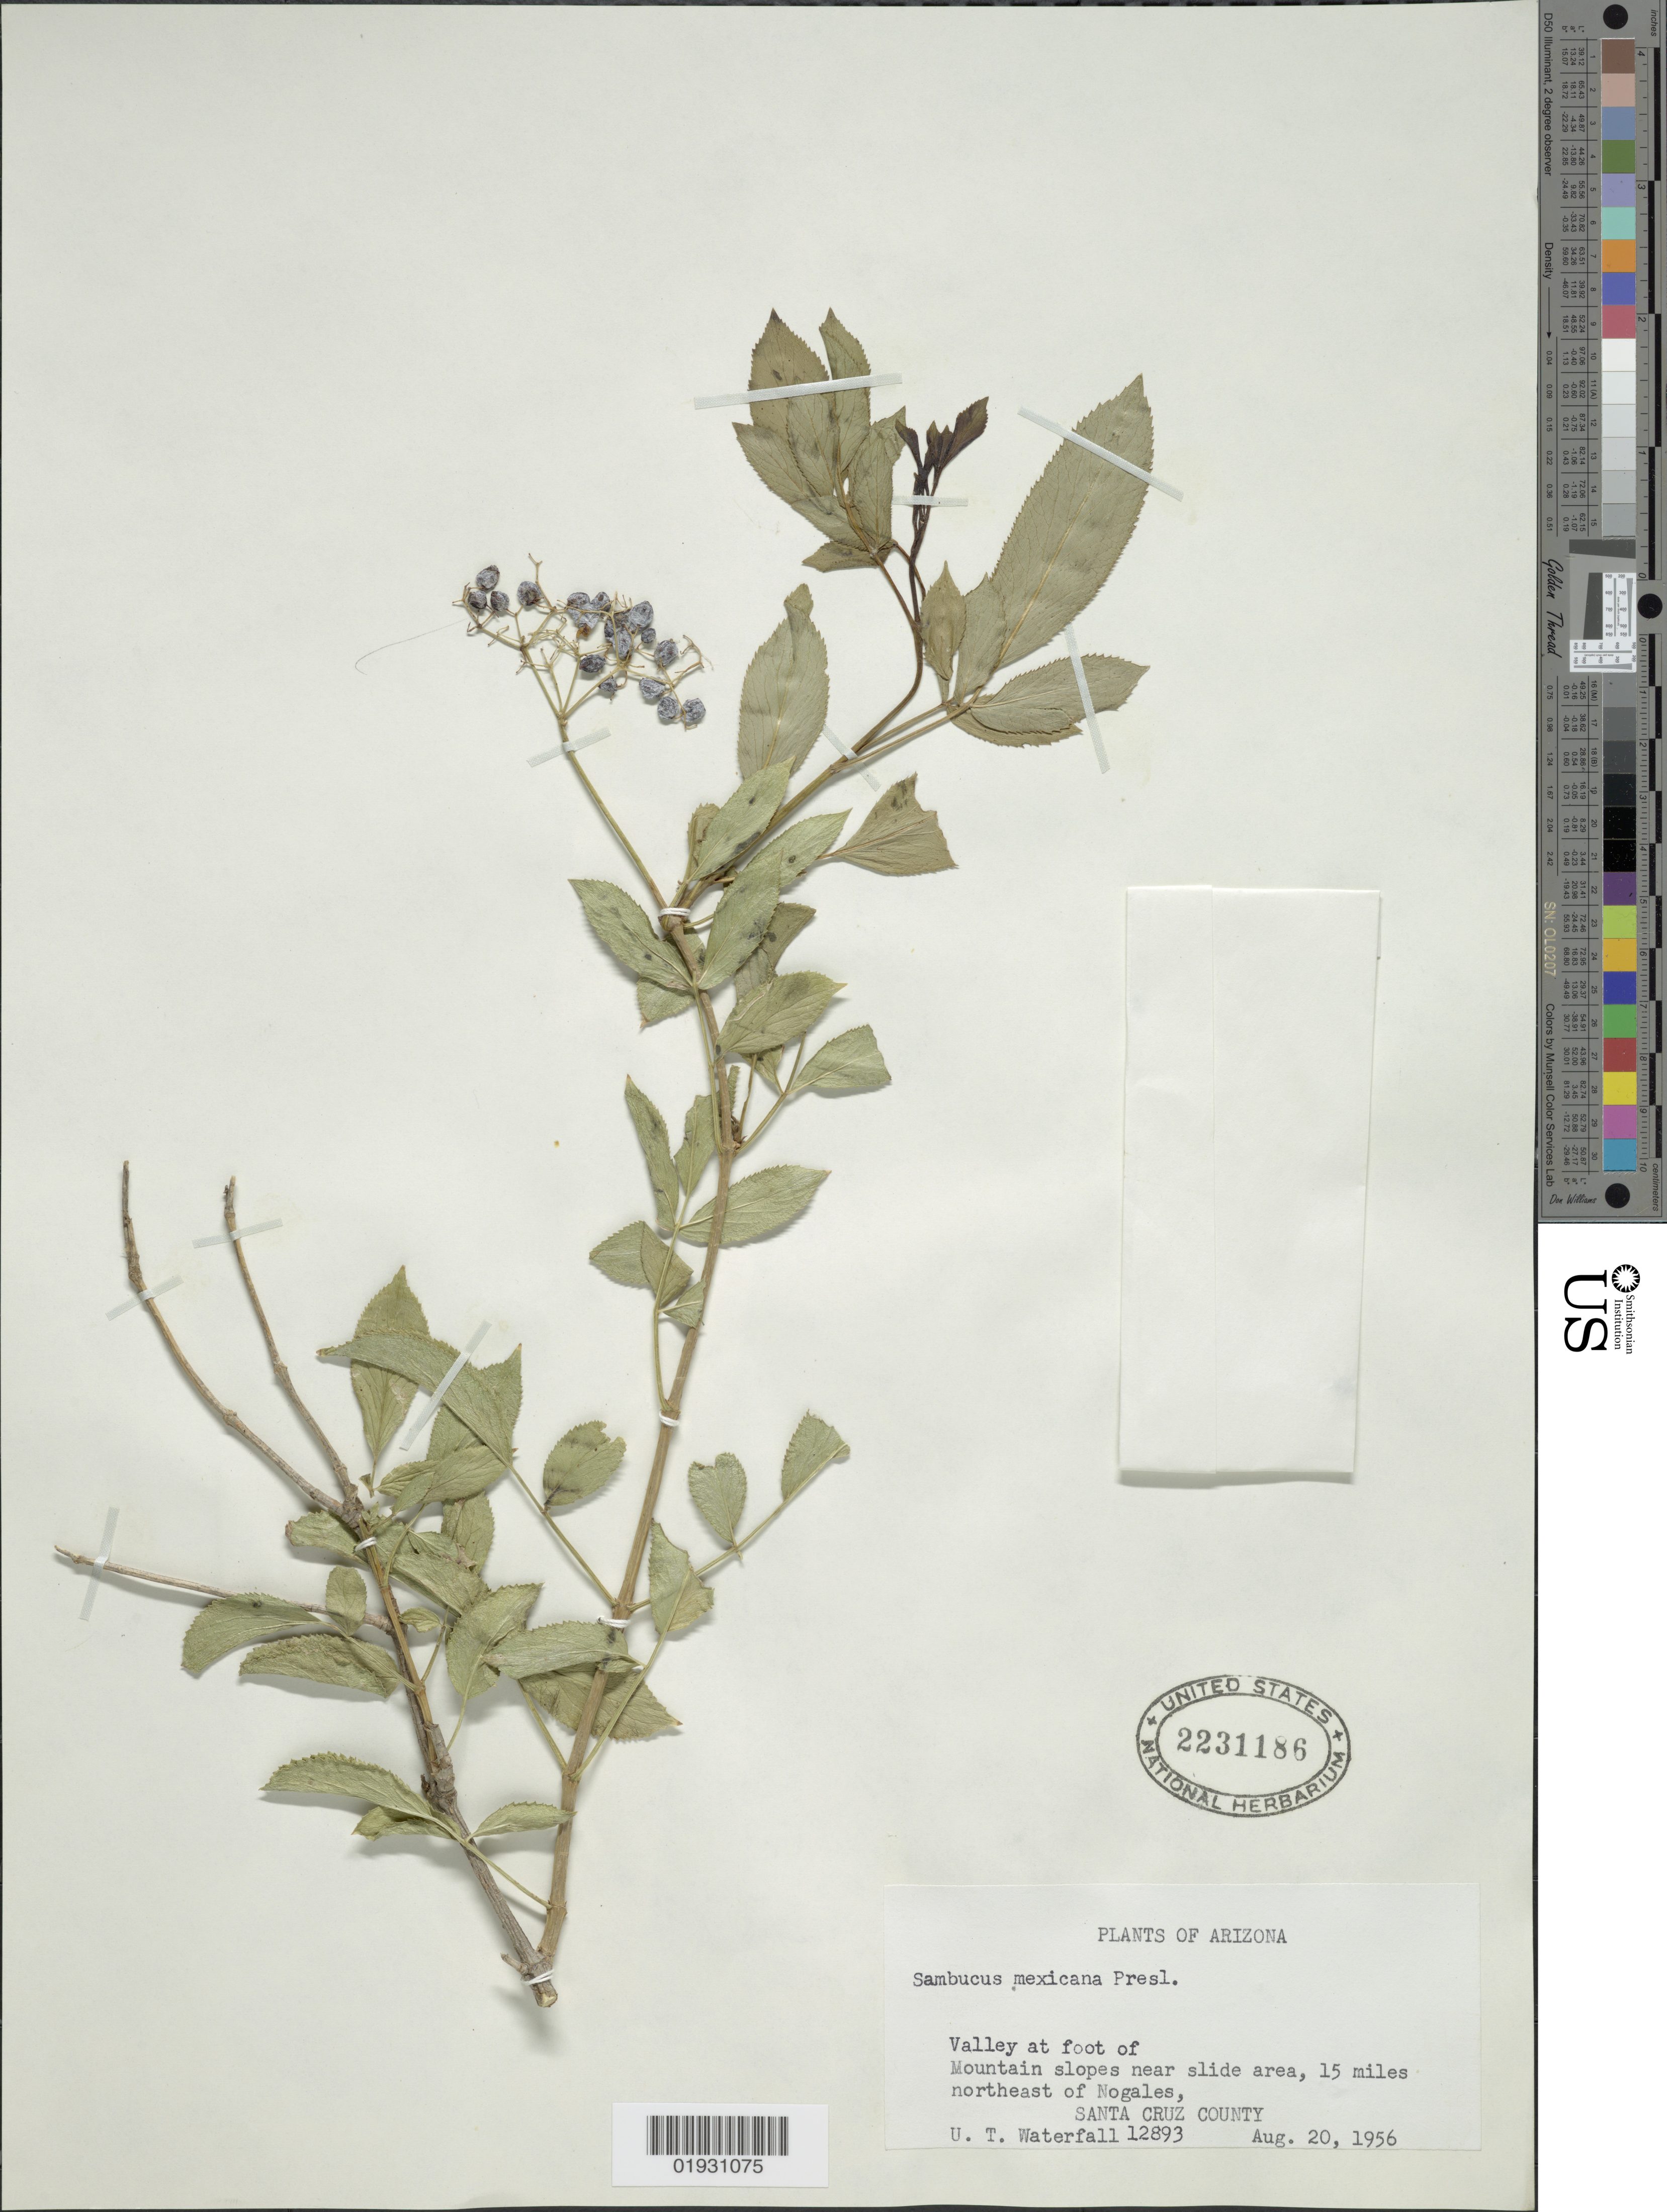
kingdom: Plantae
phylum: Tracheophyta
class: Magnoliopsida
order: Dipsacales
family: Viburnaceae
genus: Sambucus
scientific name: Sambucus mexicana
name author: C. Presl ex DC.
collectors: U. T. Waterfall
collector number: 12893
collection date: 1956-08-20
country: United States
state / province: Arizona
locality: Valley at foot of Mountain slopes near slide area, 15 miles northeast of Nogales, Santa Cruz County.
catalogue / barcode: US 2231186